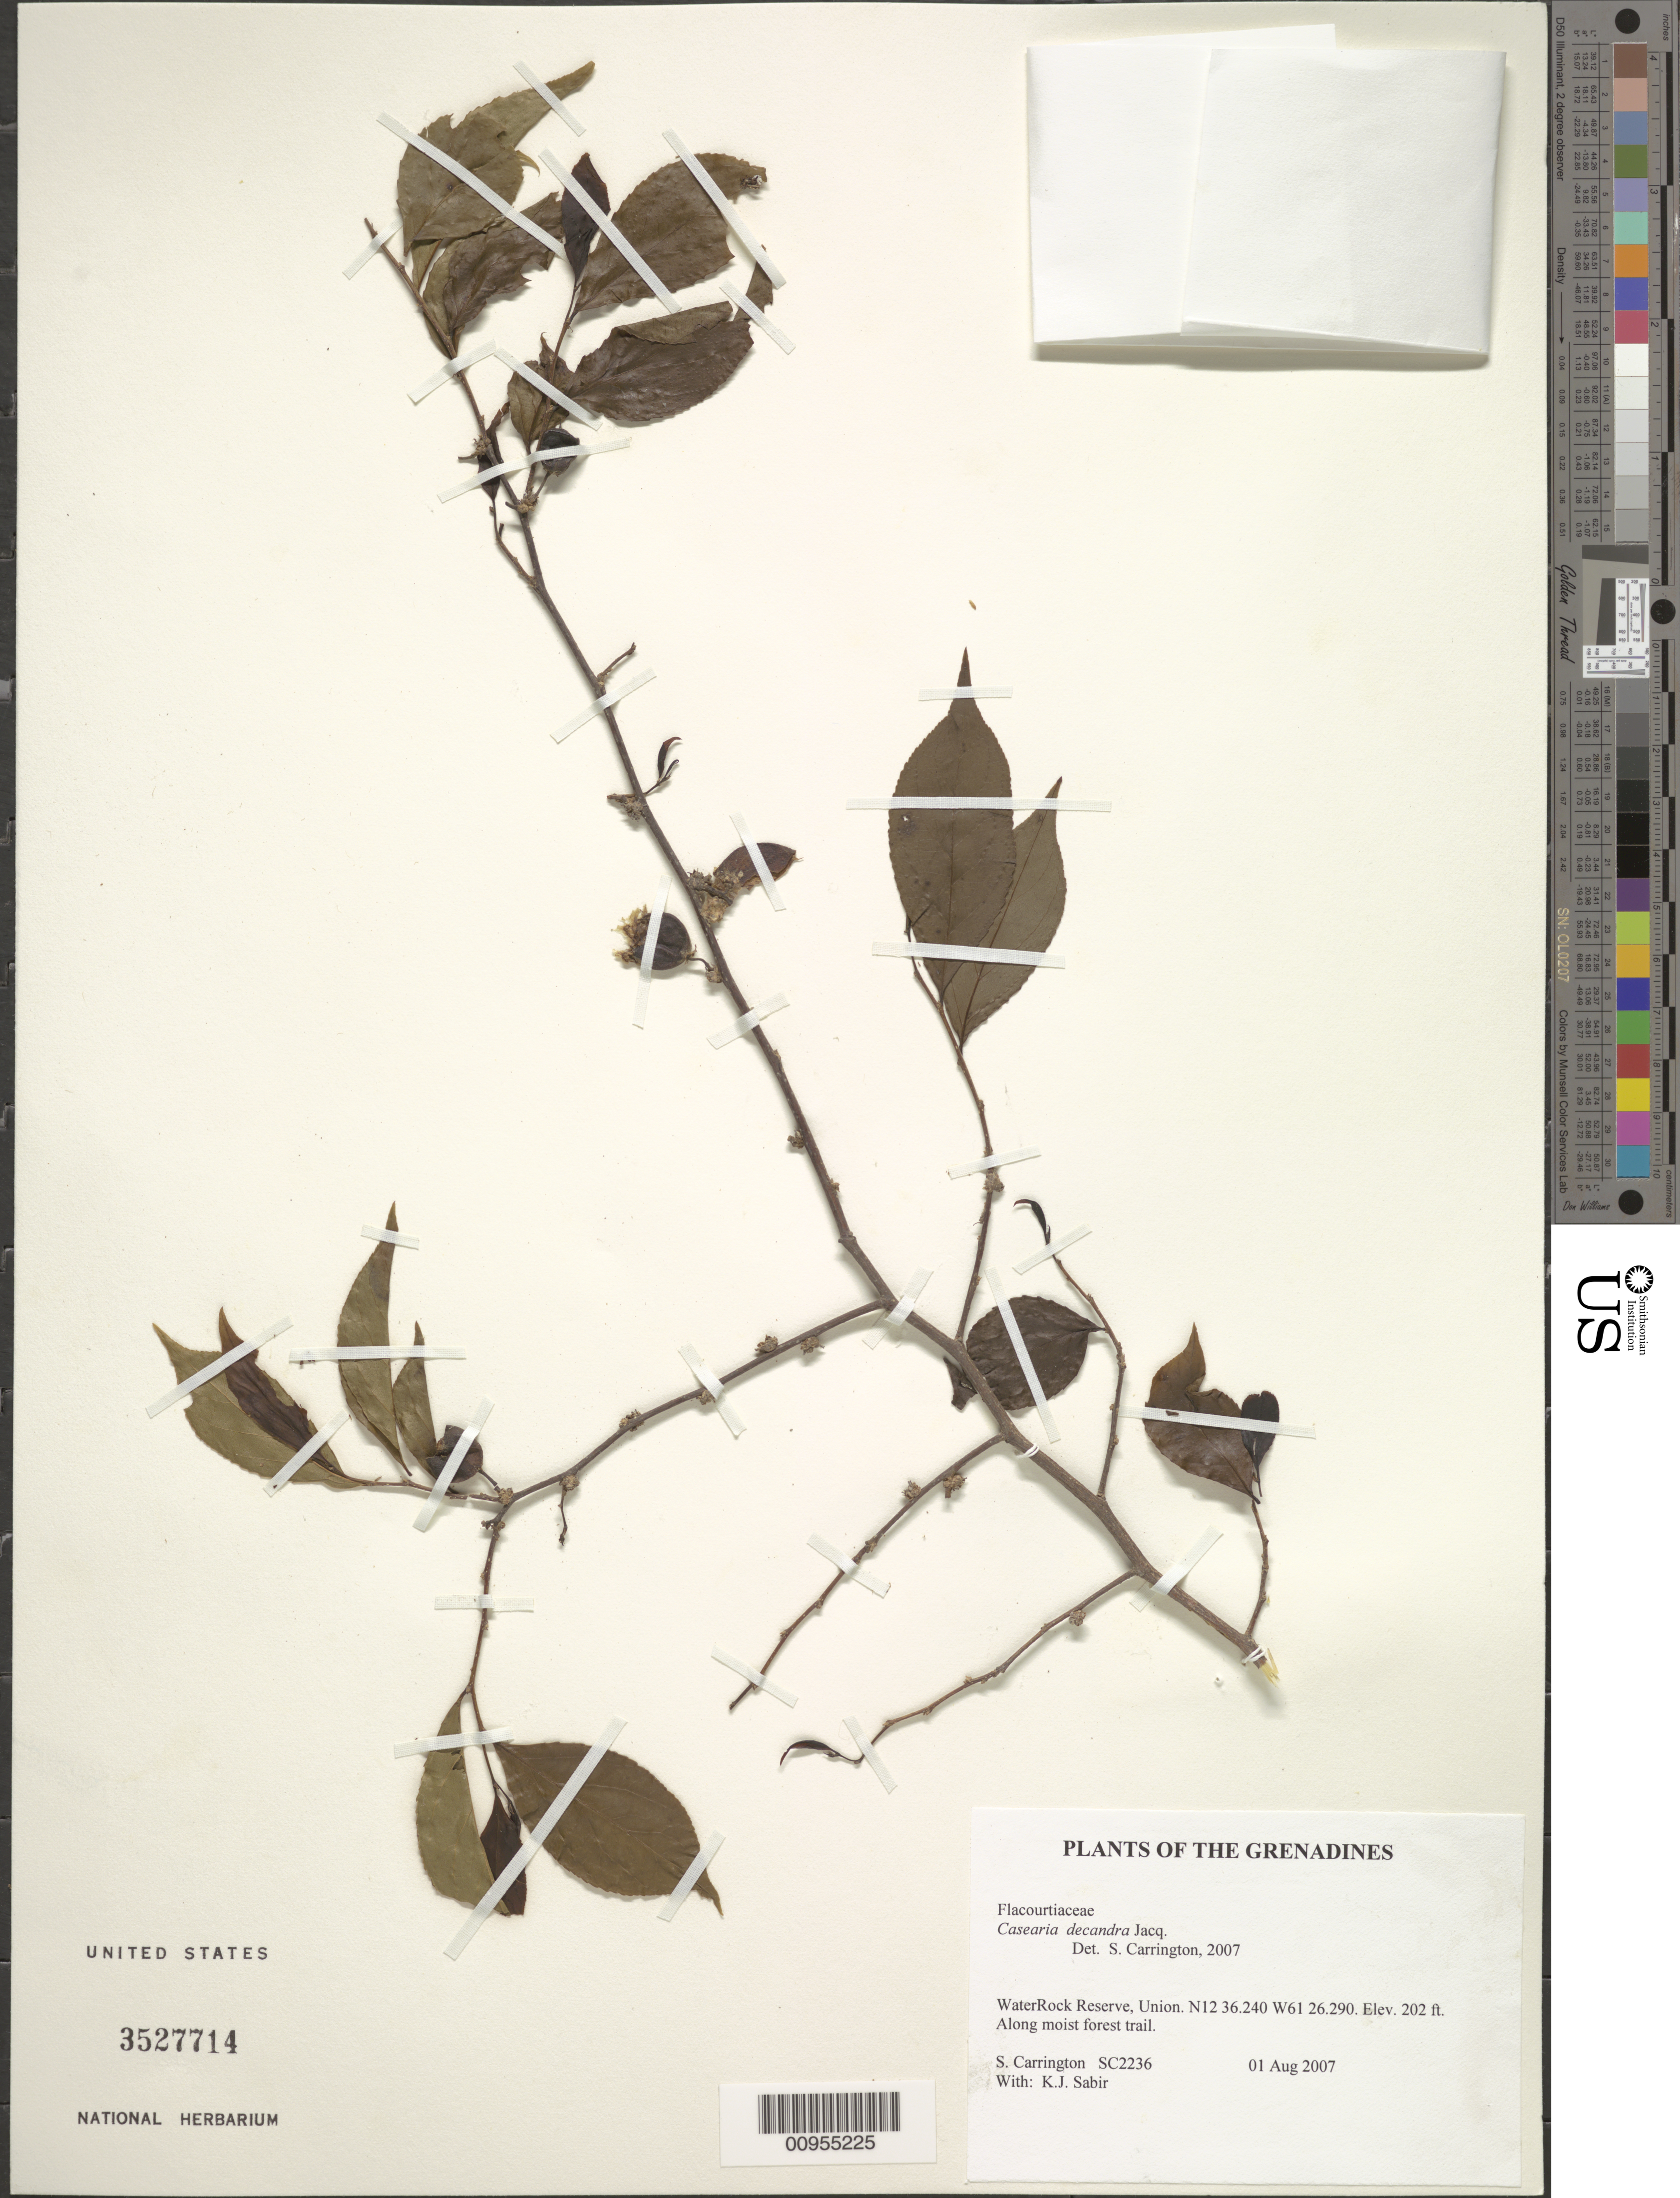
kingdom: Plantae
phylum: Tracheophyta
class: Magnoliopsida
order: Malpighiales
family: Salicaceae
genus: Casearia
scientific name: Casearia decandra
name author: Jacq.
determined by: Carrington, C. M. S.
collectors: C. M. S. Carrington & K. Sabir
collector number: SC 2236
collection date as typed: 31 Jul 2007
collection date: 2007-07-31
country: St. Vincent - Grenadines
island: Union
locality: WaterRock Reserve, Union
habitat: along moist forest trail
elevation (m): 62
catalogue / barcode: US 3527714